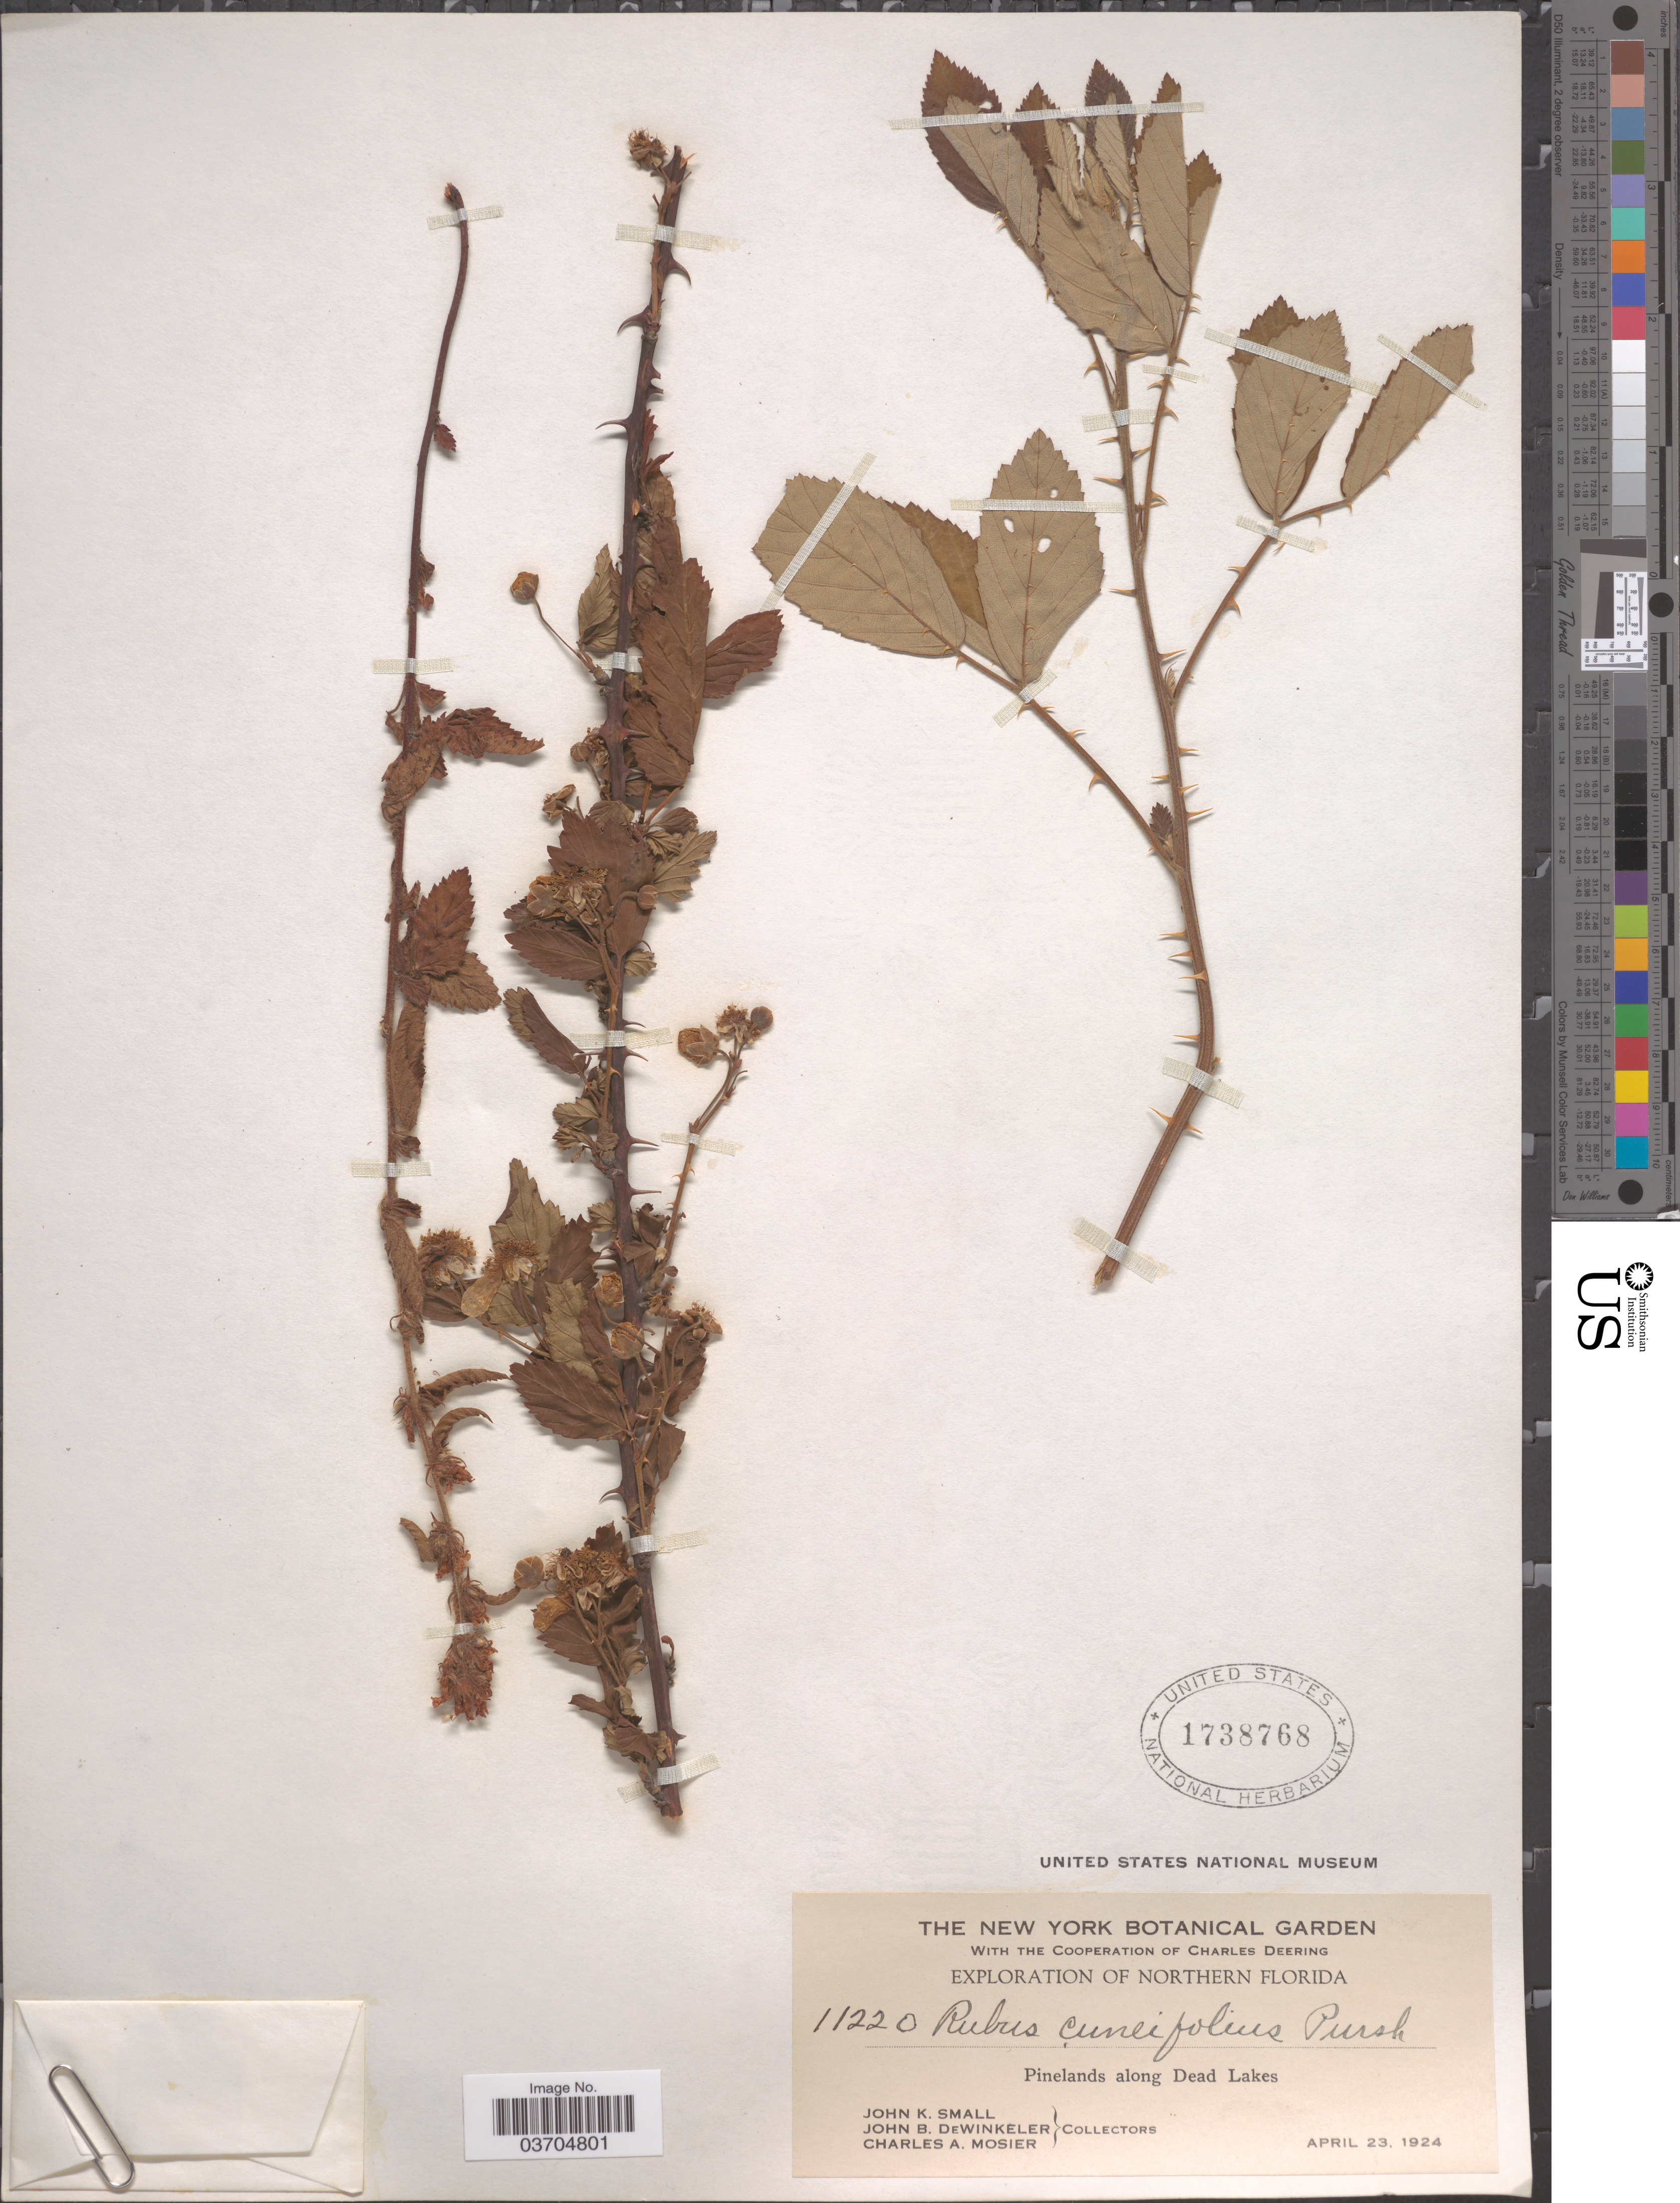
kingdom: Plantae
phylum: Tracheophyta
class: Magnoliopsida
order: Rosales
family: Rosaceae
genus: Rubus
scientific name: Rubus cuneifolius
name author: Pursh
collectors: J. K. Small, J. B. Dewinkeler & C. A. Mosier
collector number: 11220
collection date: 1924-04-23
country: United States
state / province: Florida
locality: Northern Florida. Pinelands along Dead Lakes.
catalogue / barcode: US 1738768